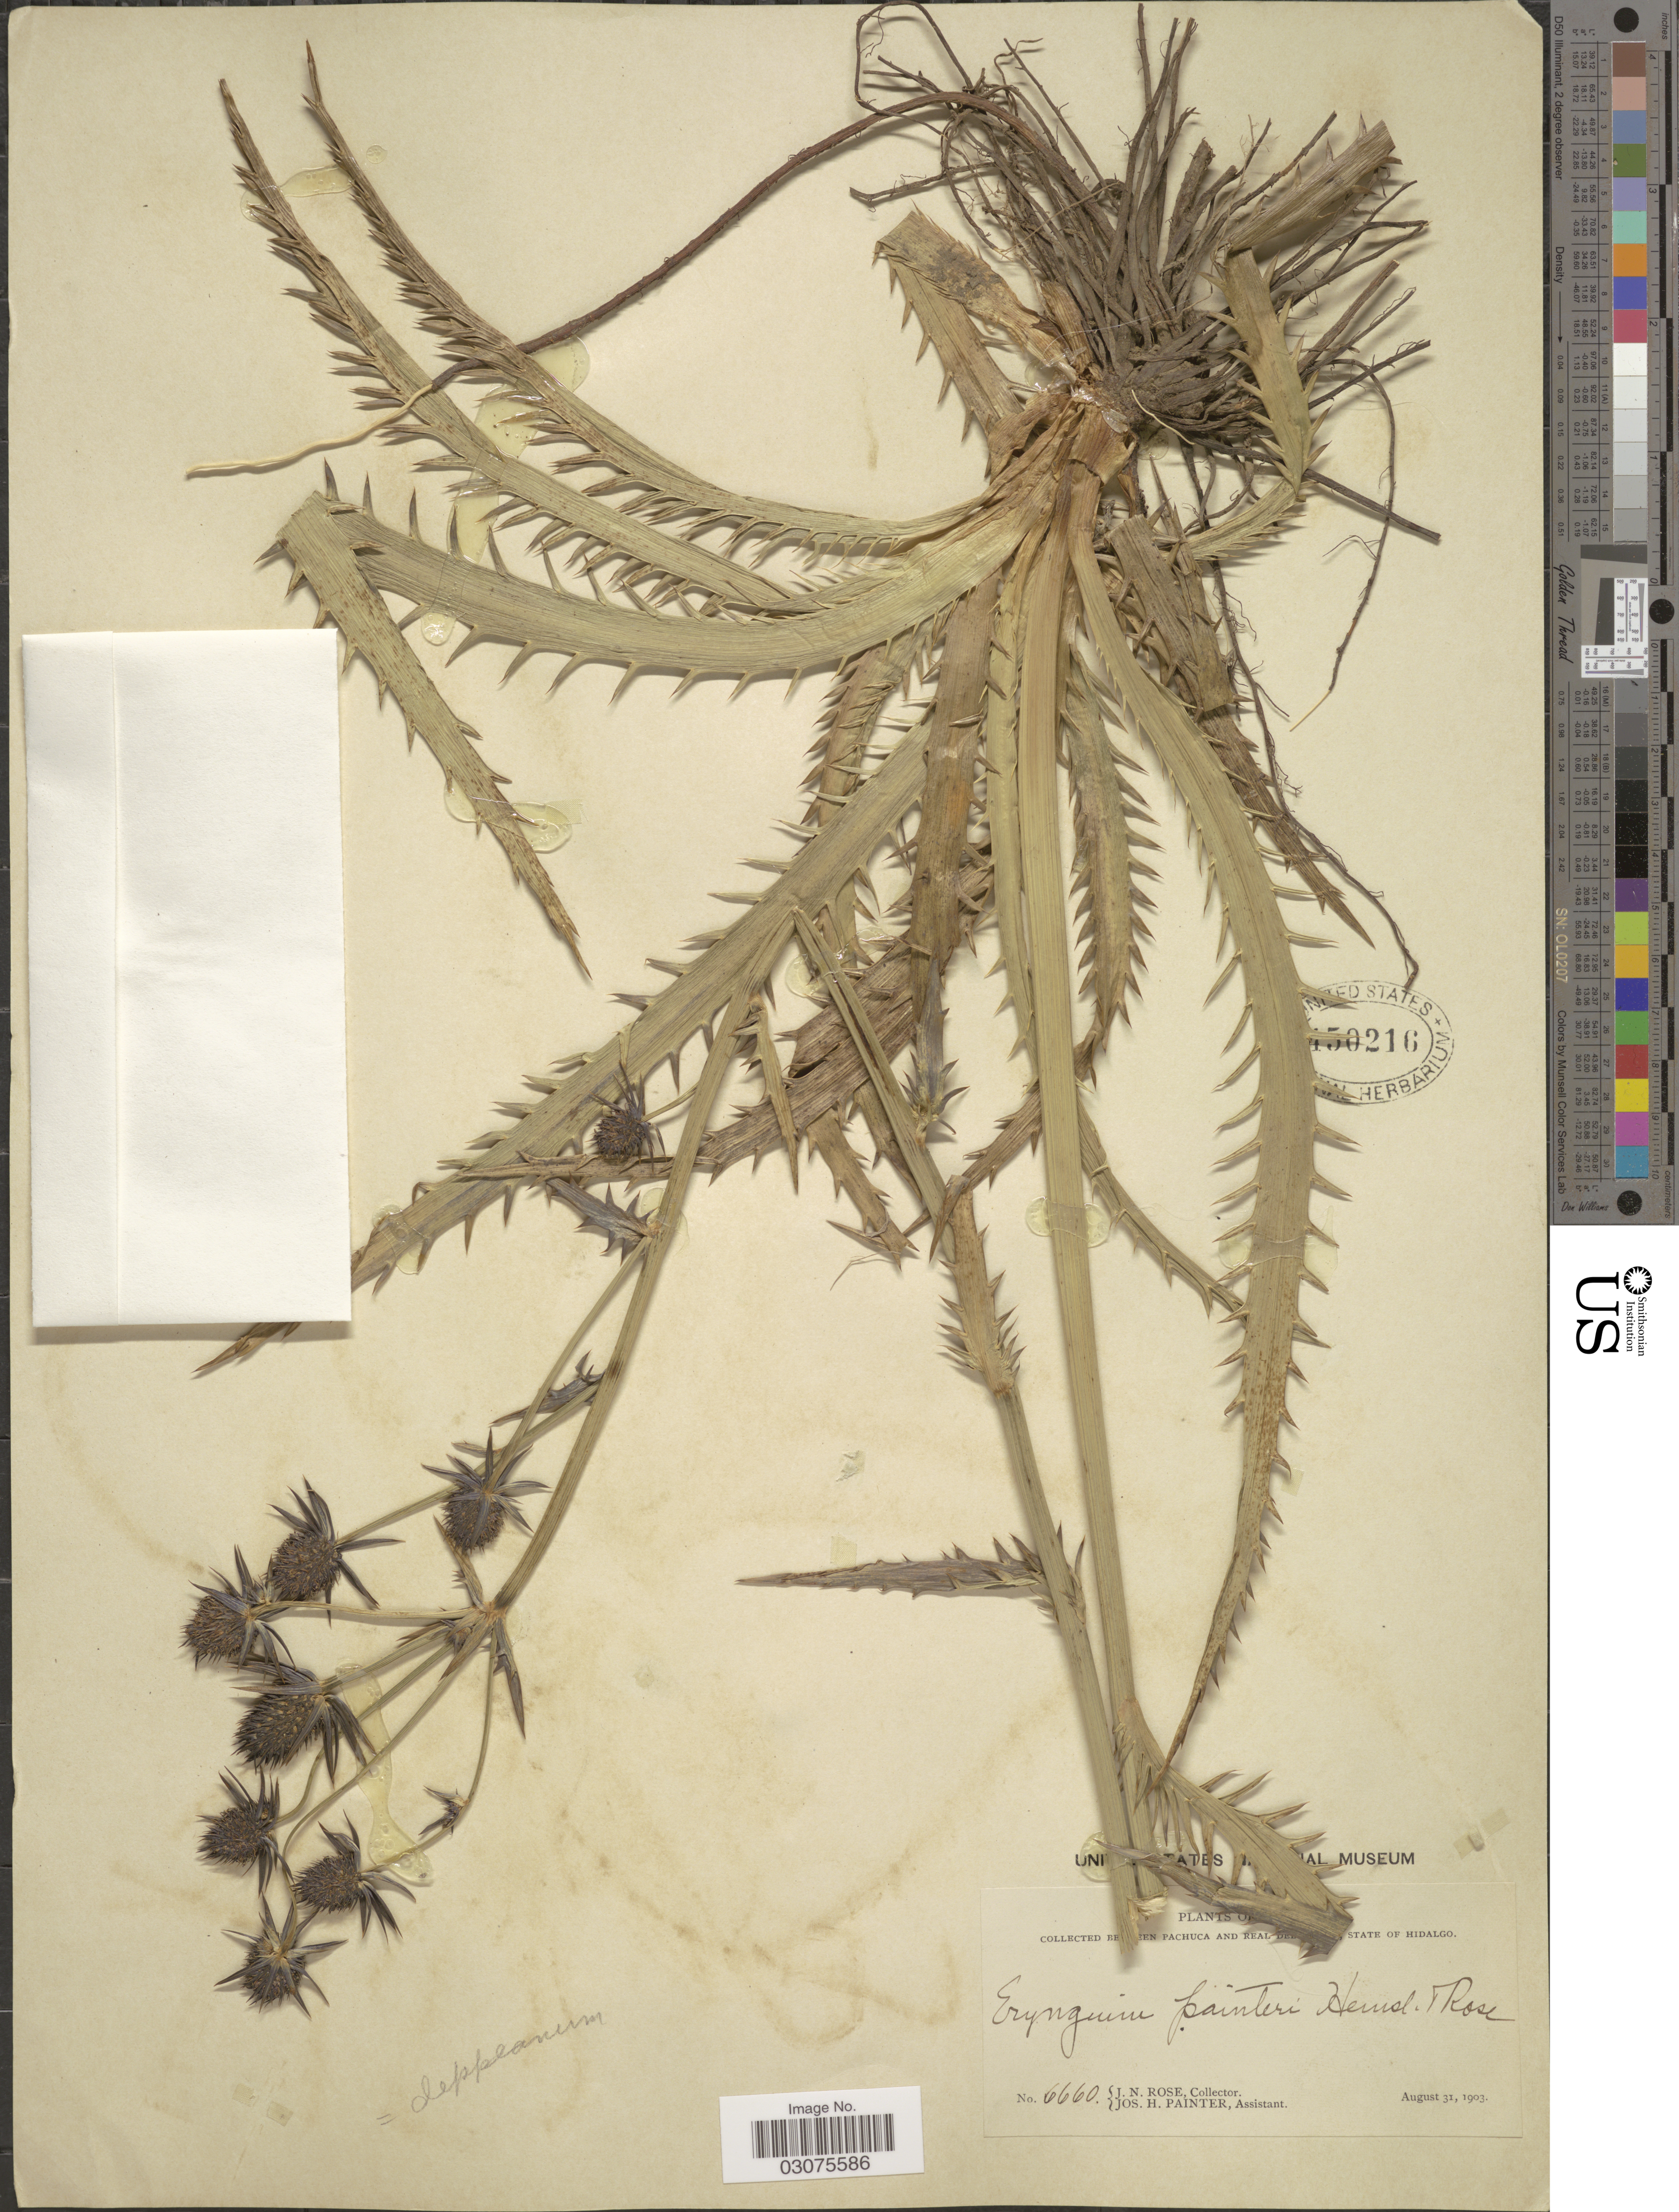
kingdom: Plantae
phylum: Tracheophyta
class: Magnoliopsida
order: Apiales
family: Apiaceae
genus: Eryngium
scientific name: Eryngium deppeanum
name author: Schltdl. & Cham.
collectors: J. N. Rose & J. H. Painter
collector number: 6660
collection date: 1903-08-31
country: Mexico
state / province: Hidalgo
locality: Between Pachuca and Real [illegible text].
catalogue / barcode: US 450216